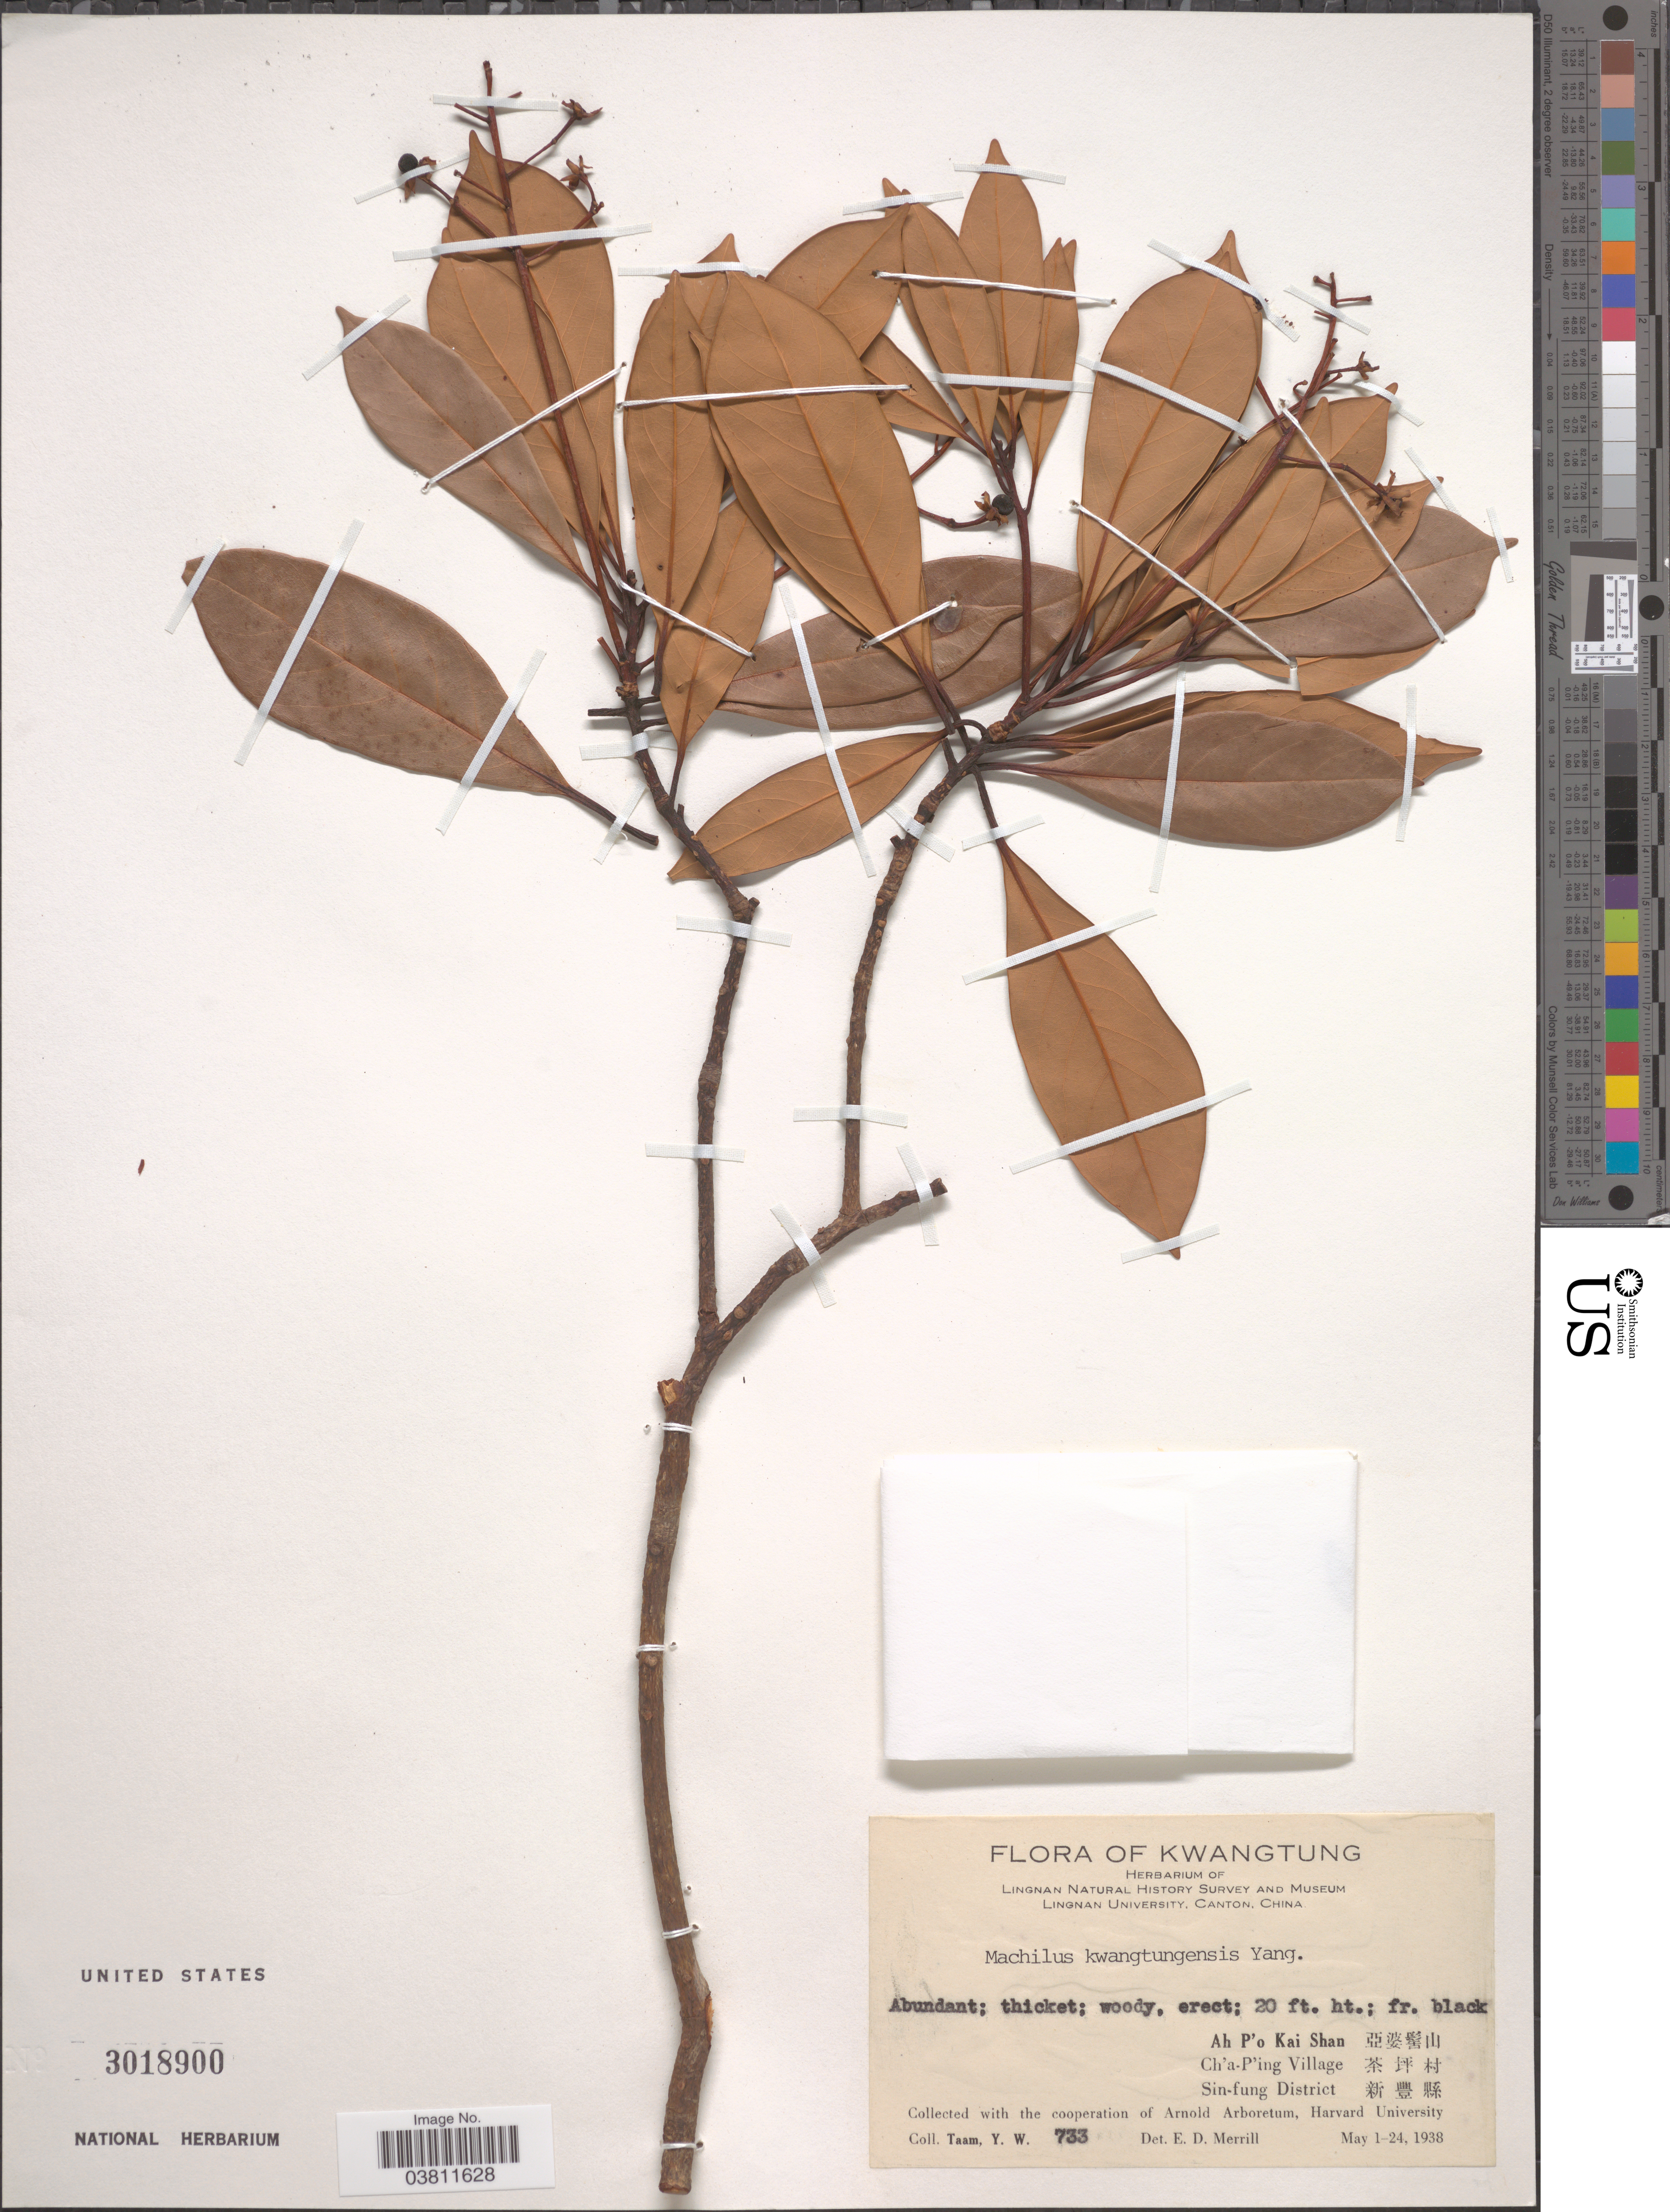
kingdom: Plantae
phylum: Tracheophyta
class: Magnoliopsida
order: Laurales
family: Lauraceae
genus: Machilus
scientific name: Machilus kwangtungensis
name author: Y.C. Yang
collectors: Y. W. Taam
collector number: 733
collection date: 1938-05-01/1938-05-24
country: China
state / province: Guangdong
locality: Kwangtung. Ah P'o Kai Shan X. Ch'a-P'ing Village X. Sin-fung District X.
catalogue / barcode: US 3018900